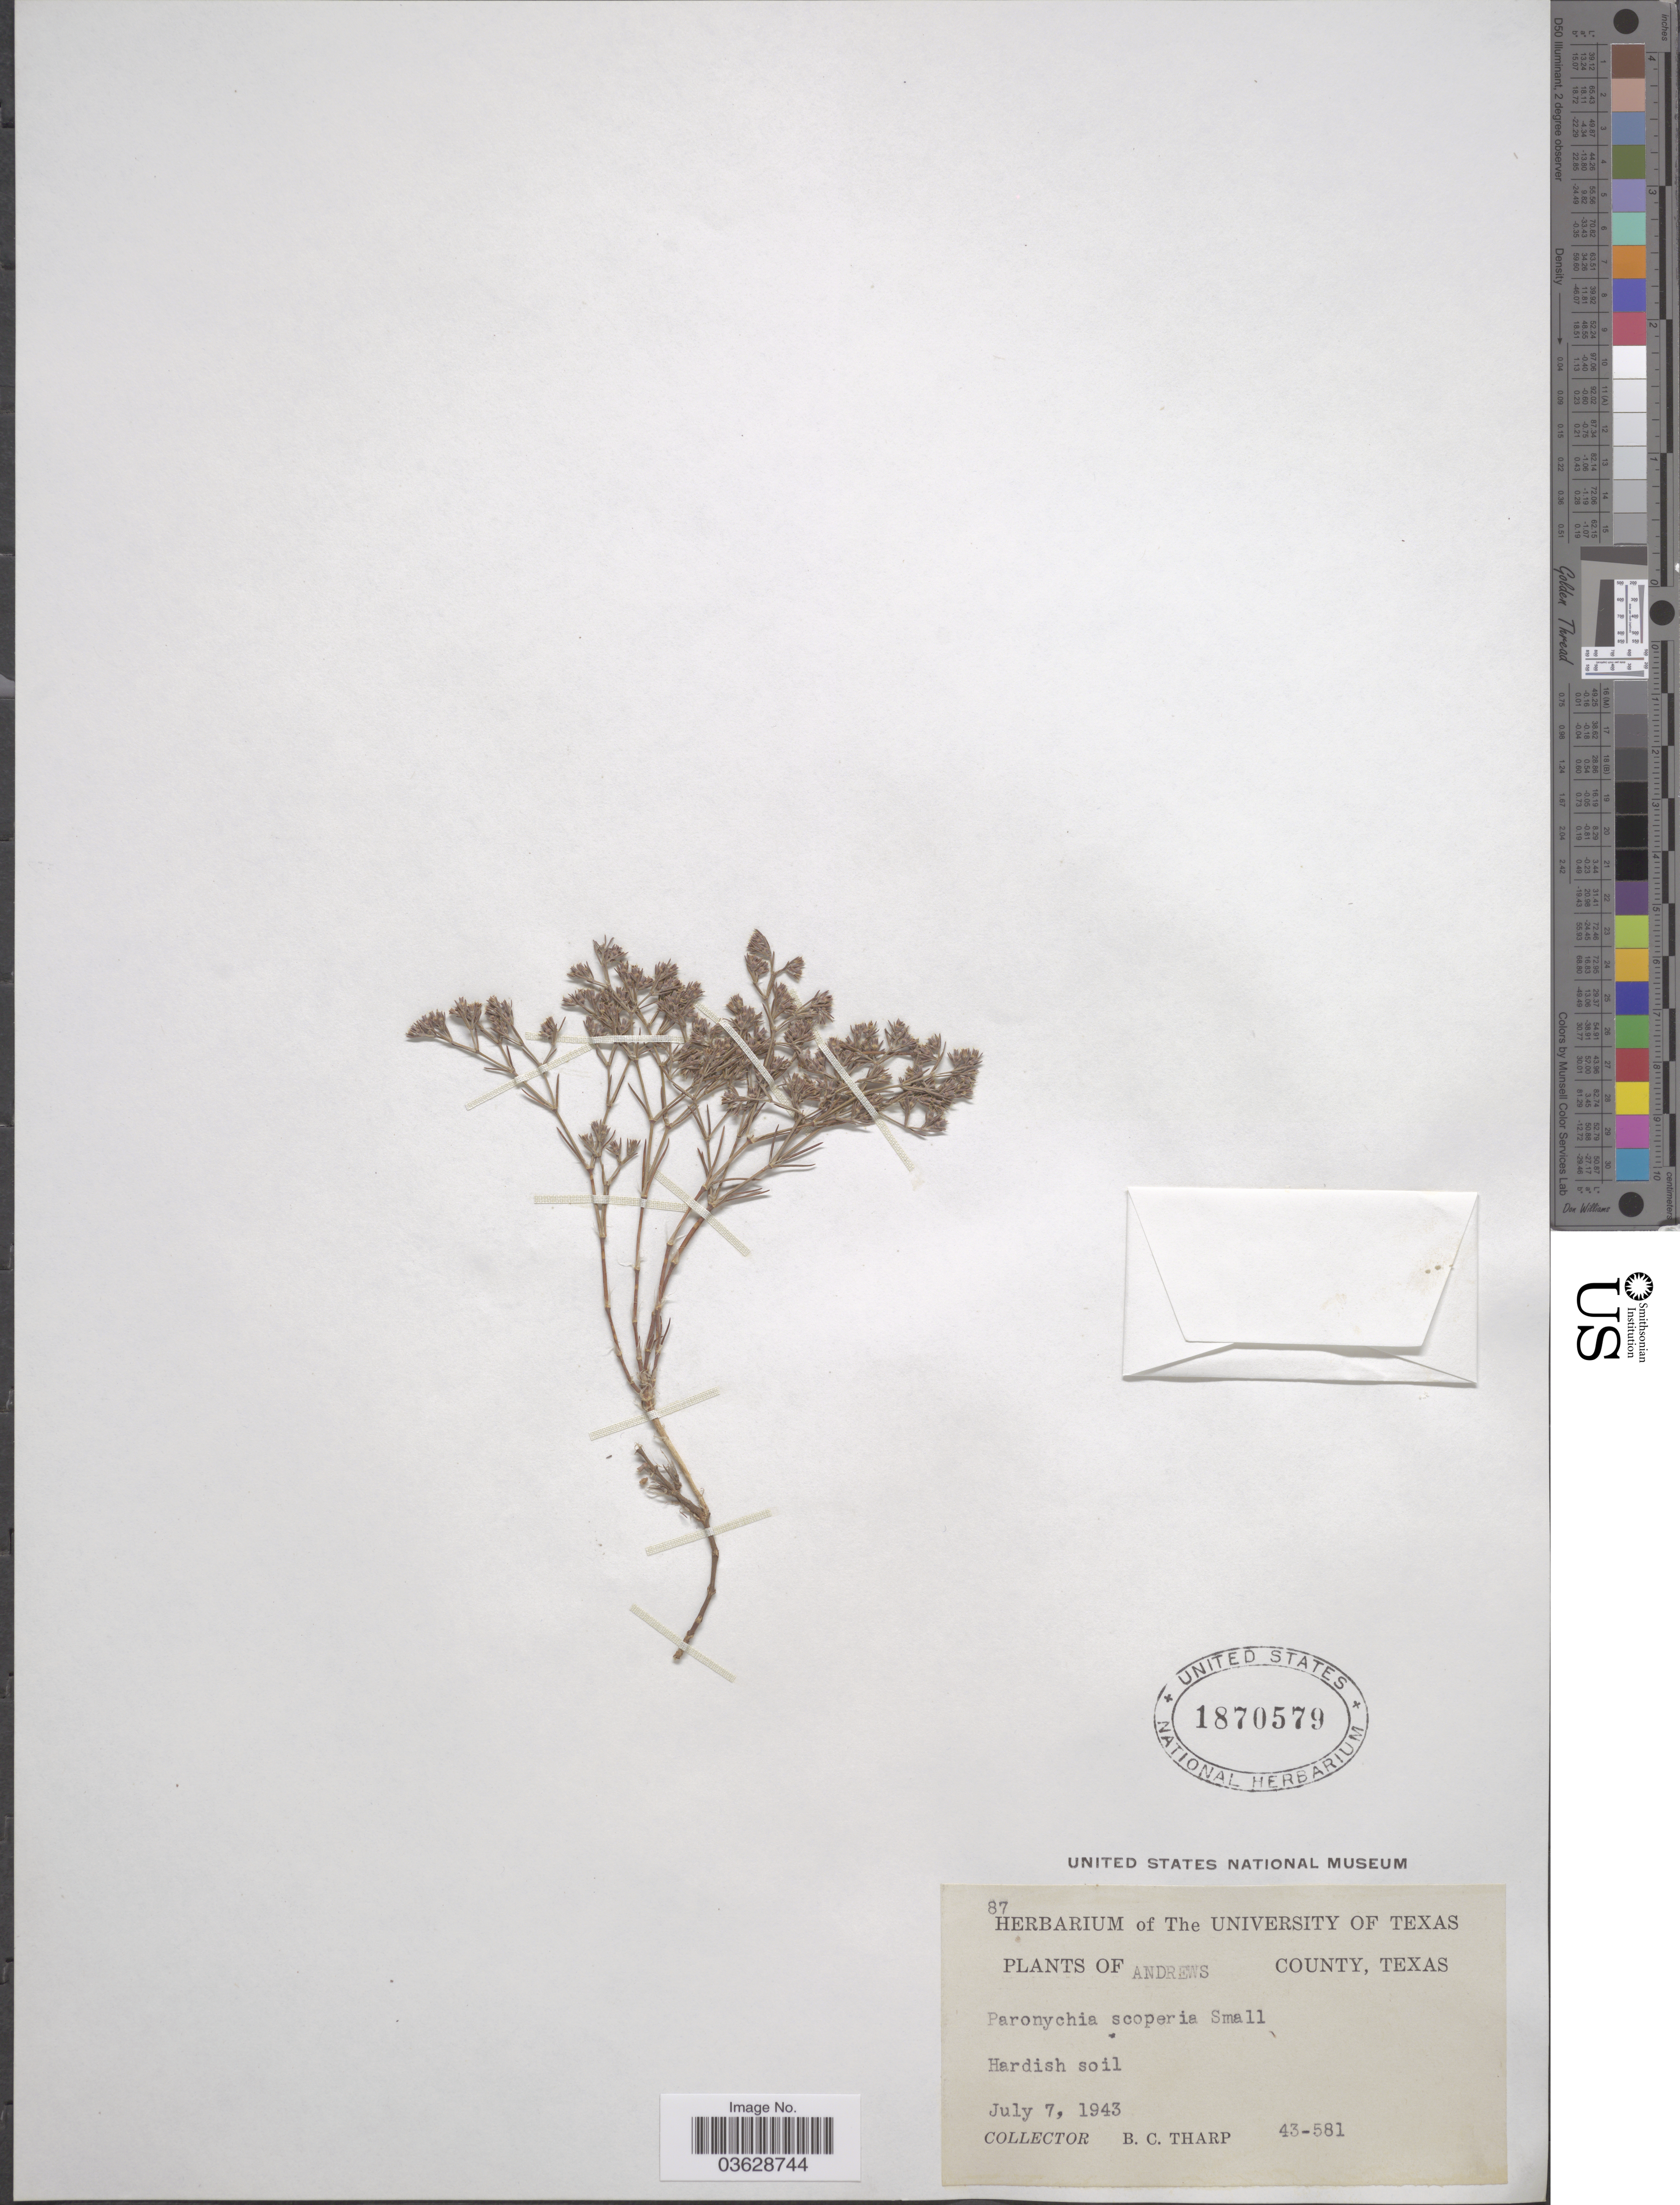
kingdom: Plantae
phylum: Tracheophyta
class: Magnoliopsida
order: Caryophyllales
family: Caryophyllaceae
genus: Paronychia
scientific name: Paronychia virginica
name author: Spreng.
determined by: Strong, Mark T., (BOT), Smithsonian Institution - National Museum of Natural History (UNITED STATES)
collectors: B. C. Tharp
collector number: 43-581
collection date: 1943-07-07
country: United States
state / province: Texas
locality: Andrews County. Hardish soil.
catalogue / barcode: US 1870579